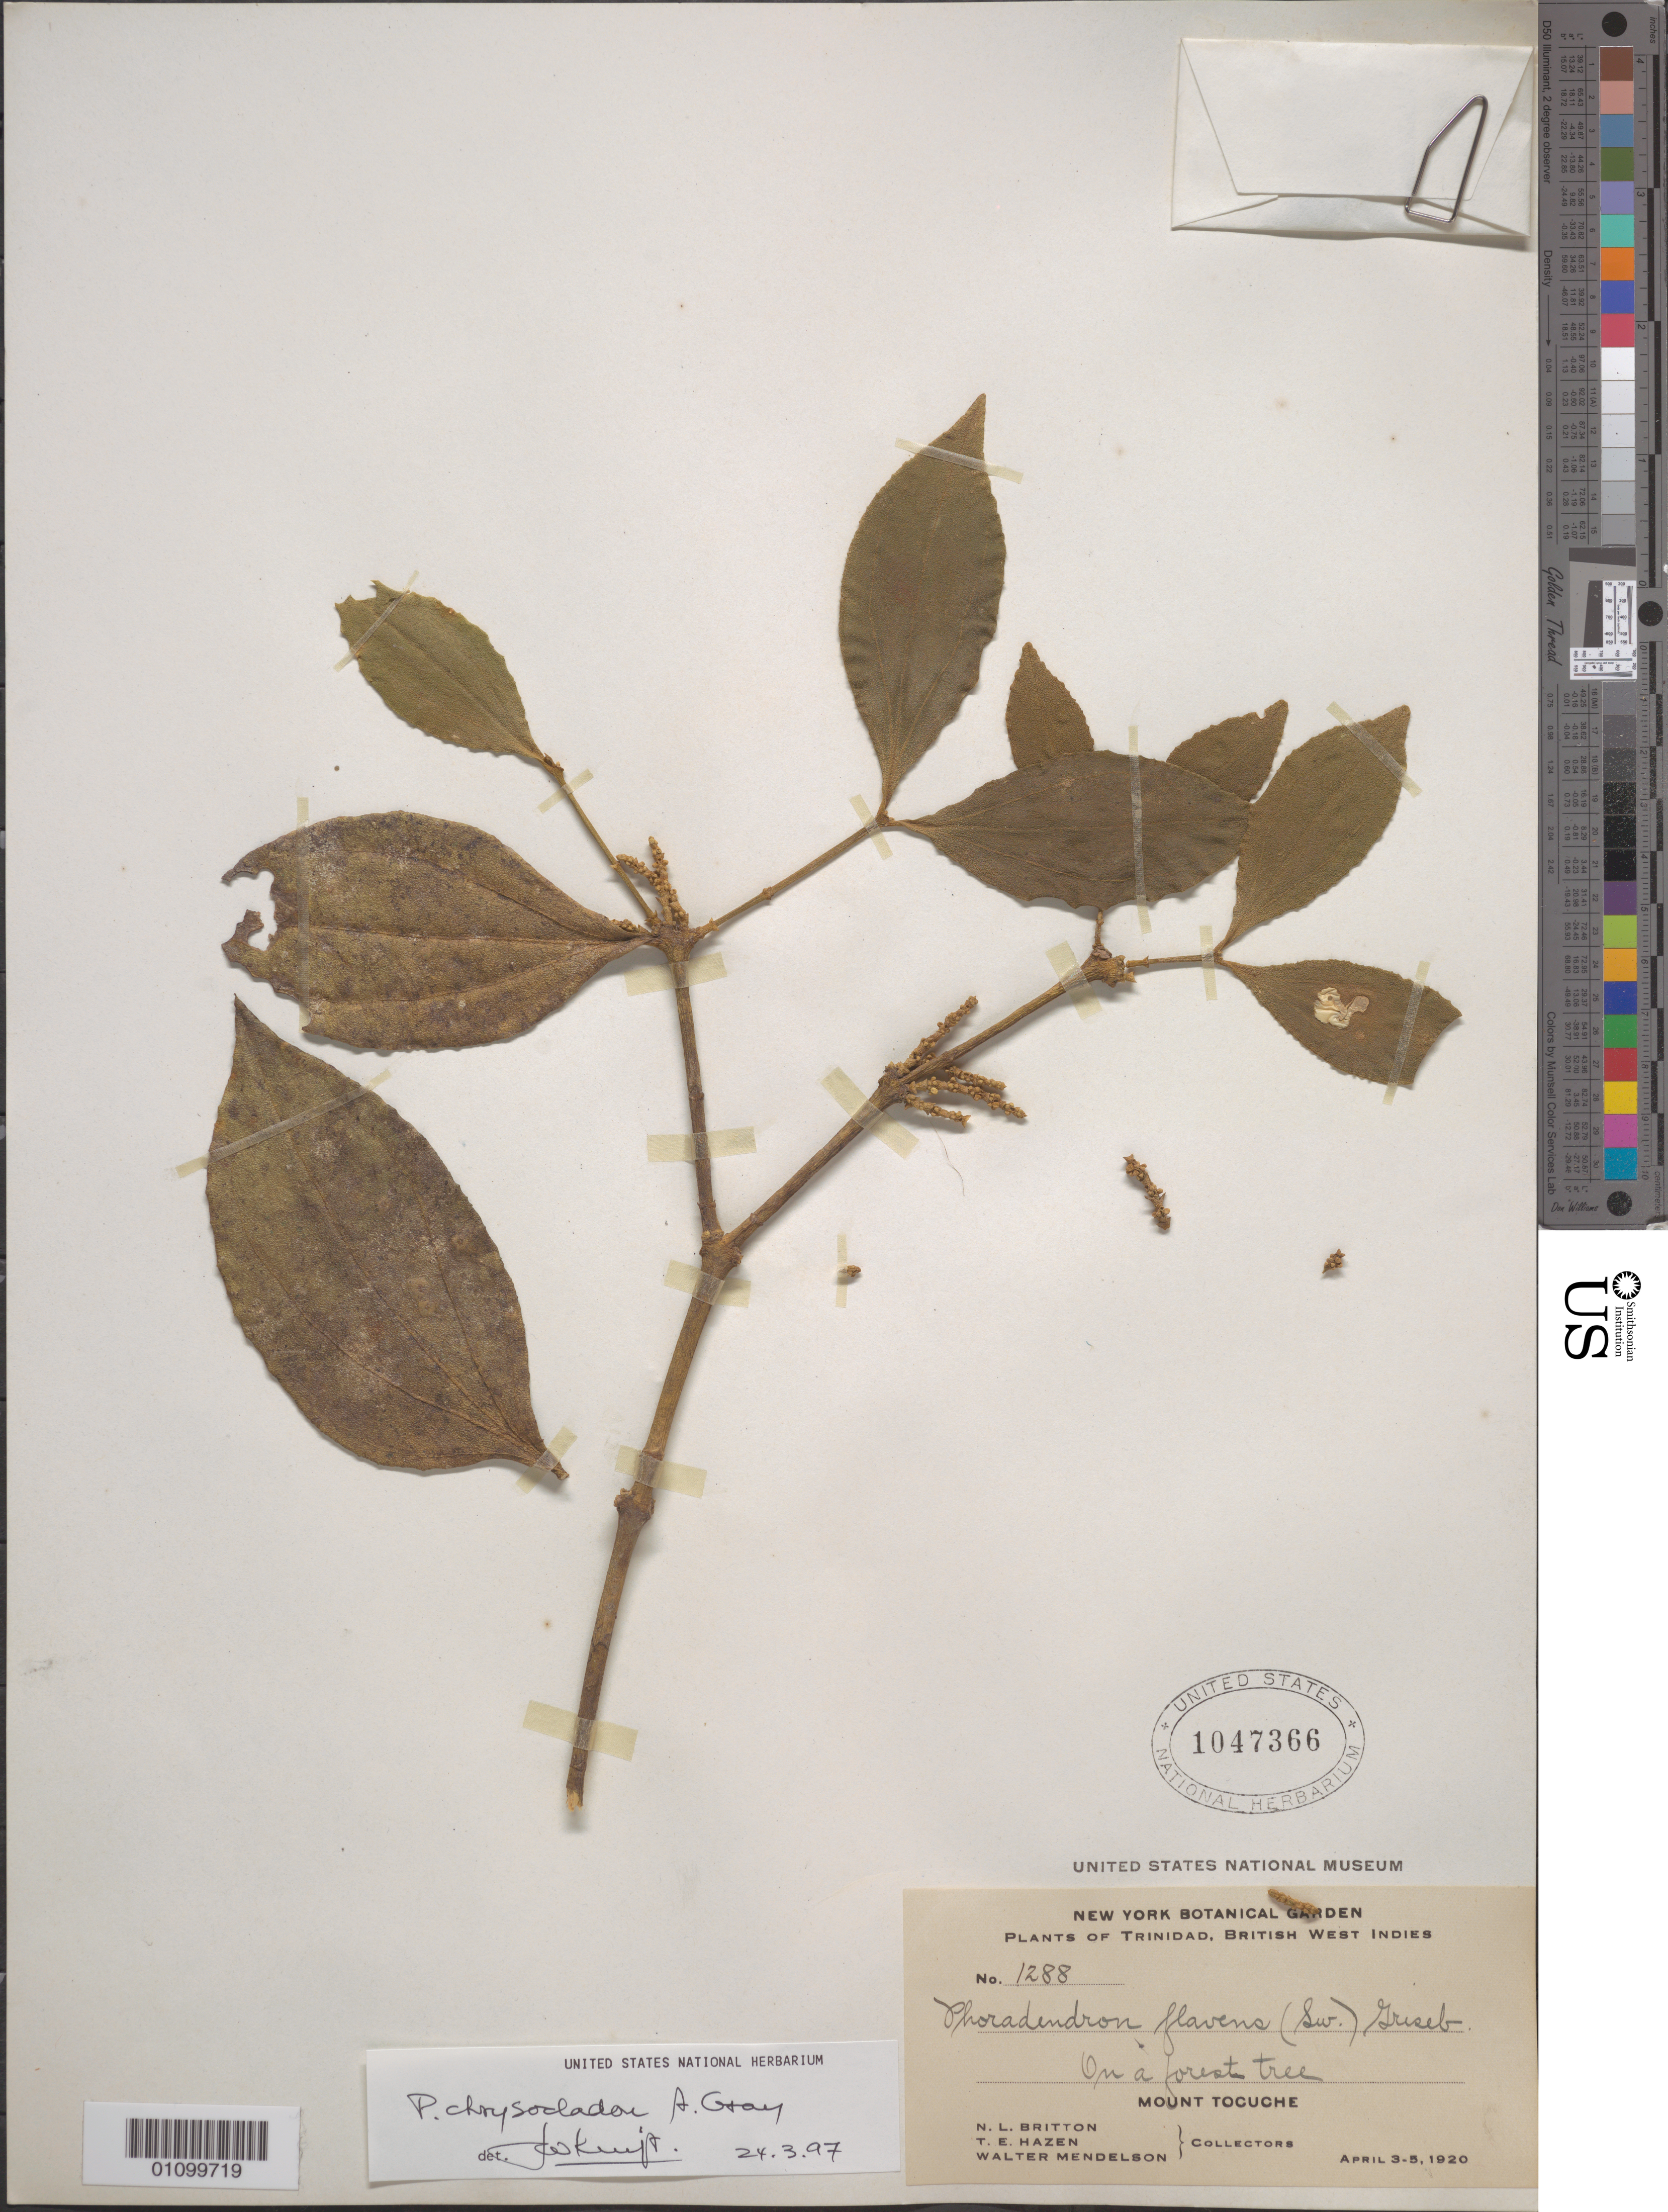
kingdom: Plantae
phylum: Tracheophyta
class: Magnoliopsida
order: Santalales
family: Viscaceae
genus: Phoradendron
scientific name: Phoradendron chrysocladon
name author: A. Gray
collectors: N. Britton, T. E. Hazen & W. Mendelson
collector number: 1288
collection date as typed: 03 Apr 1920 to 05 Apr 1920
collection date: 1920-04-03/1920-04-05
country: Trinidad and Tobago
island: Trinidad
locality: Mount Tocuche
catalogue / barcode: US 1047366